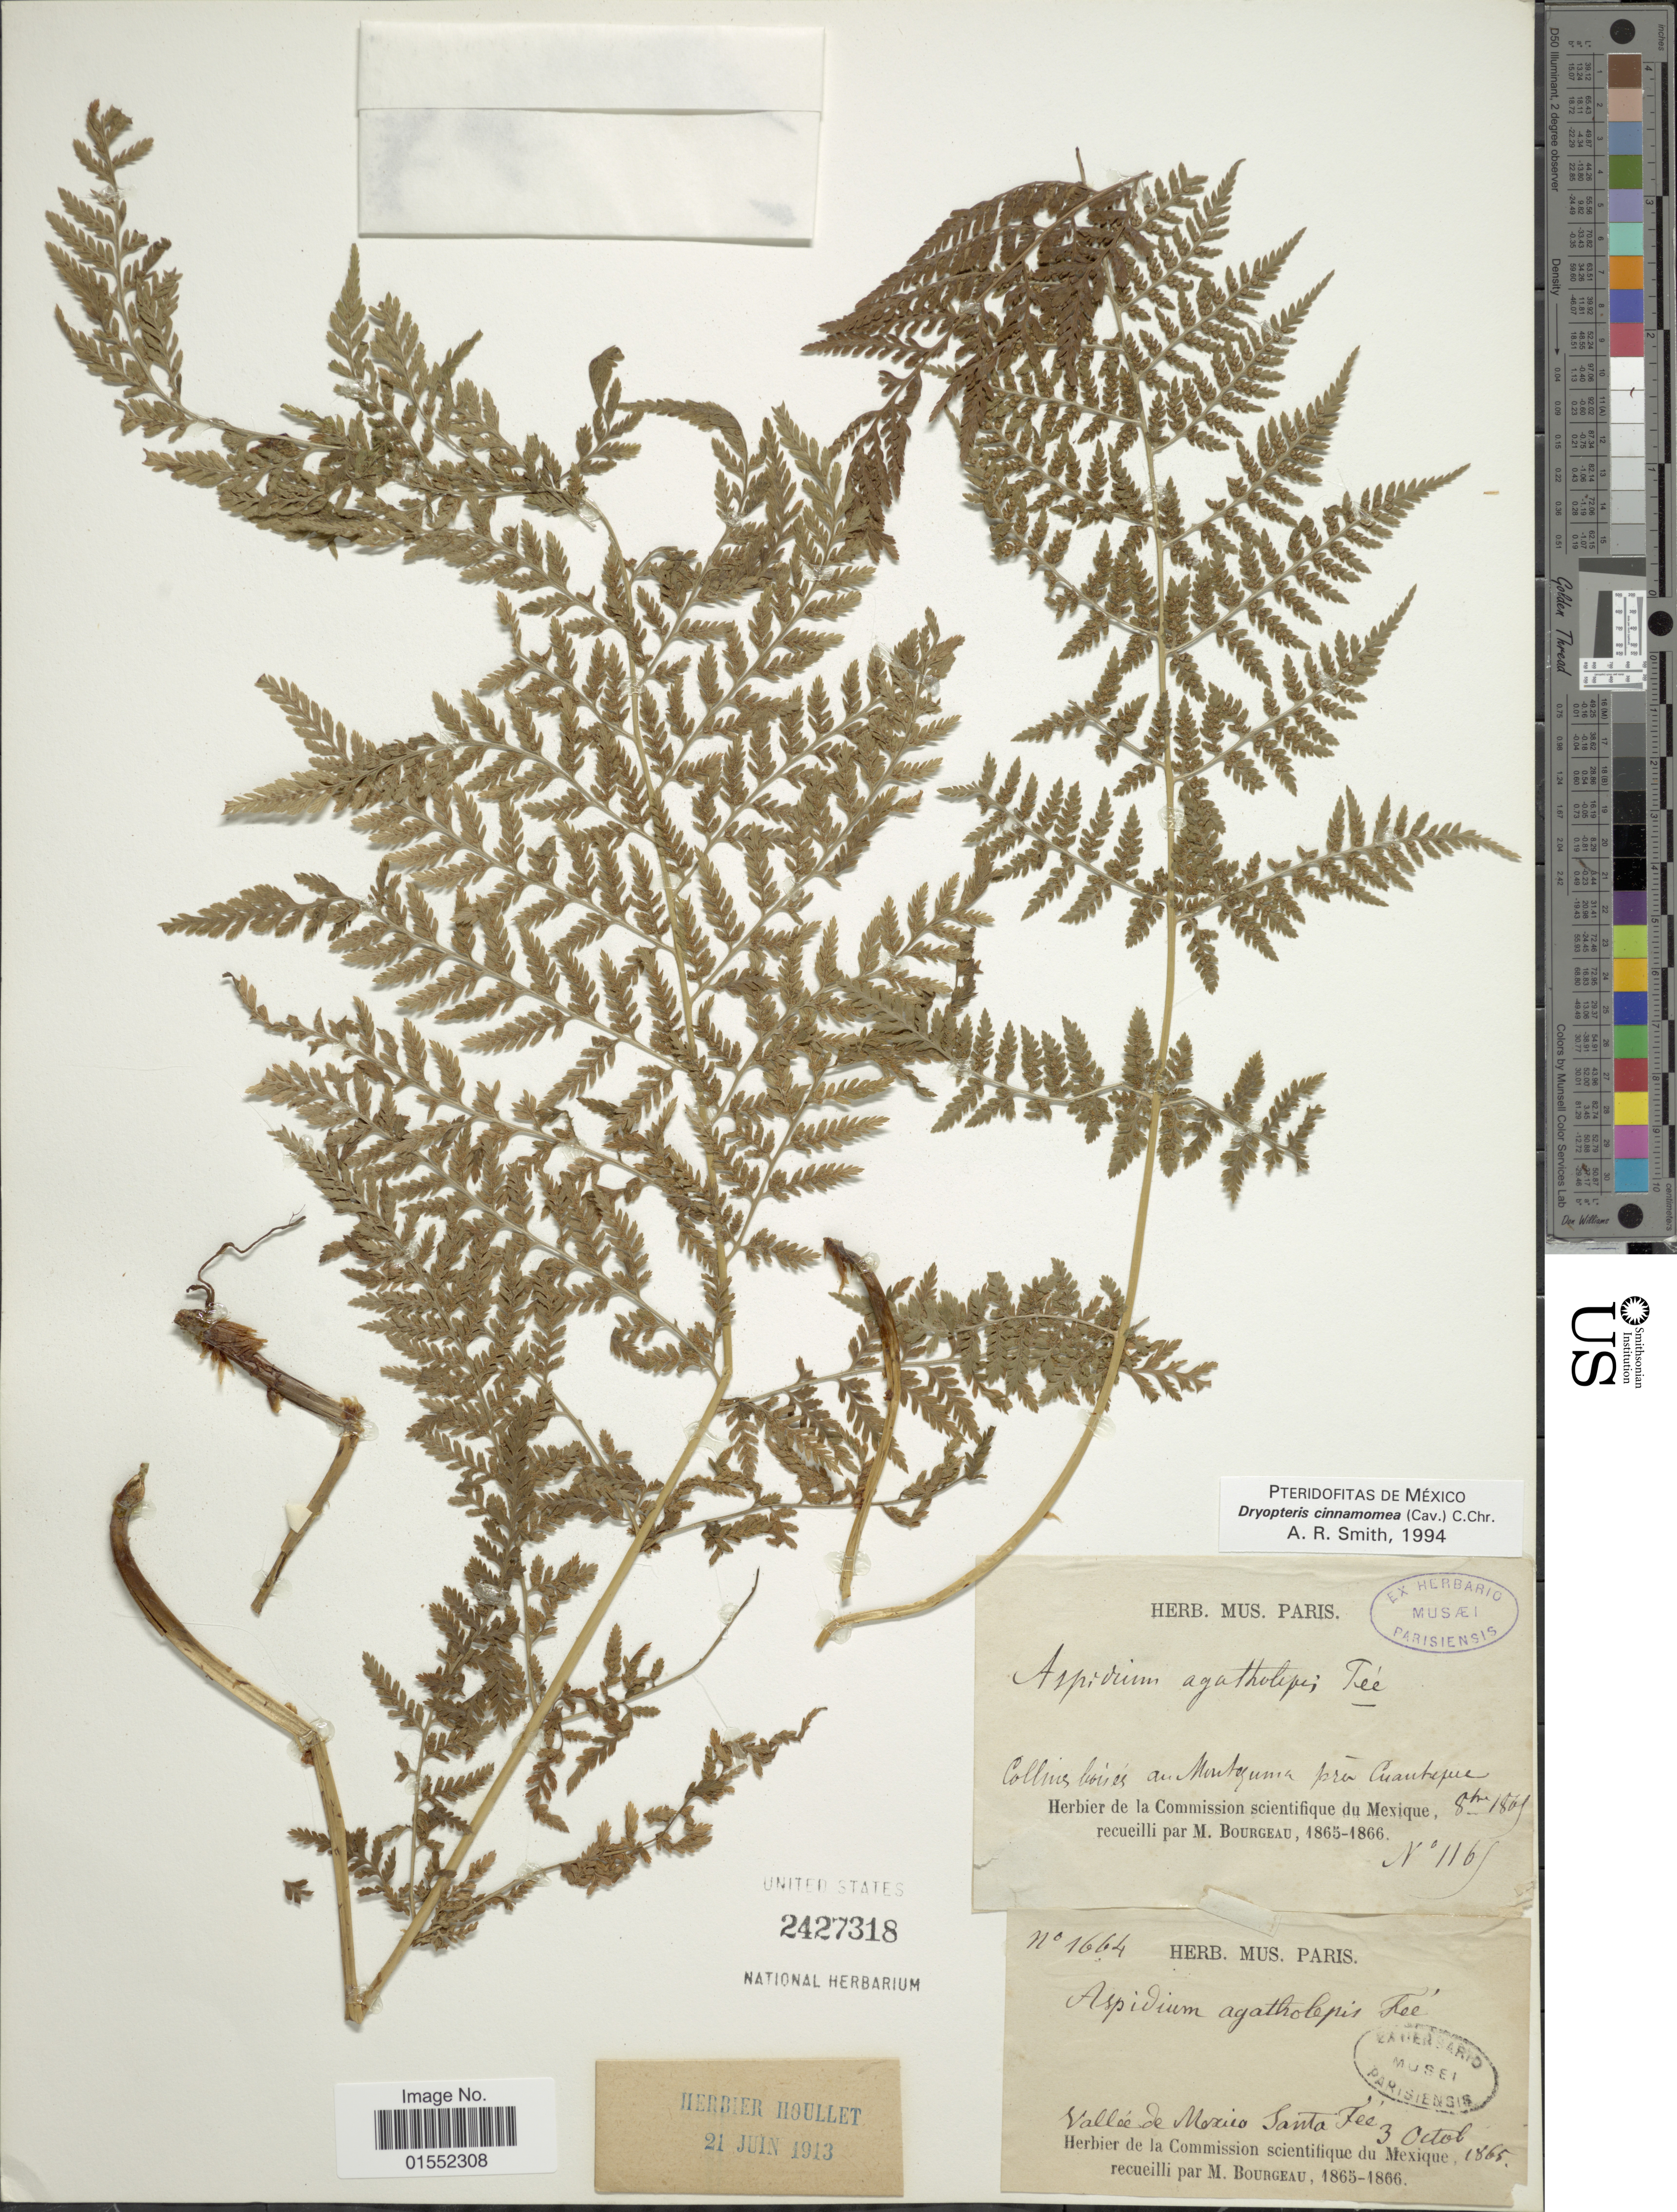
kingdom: Plantae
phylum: Tracheophyta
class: Polypodiopsida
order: Polypodiales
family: Dryopteridaceae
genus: Dryopteris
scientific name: Dryopteris cinnamomea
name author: (Cav.) C. Chr.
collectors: M. Bourgeau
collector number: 1664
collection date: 1865-10-03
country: Mexico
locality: Valleé de Mexico Santa Feé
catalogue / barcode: US 2427318